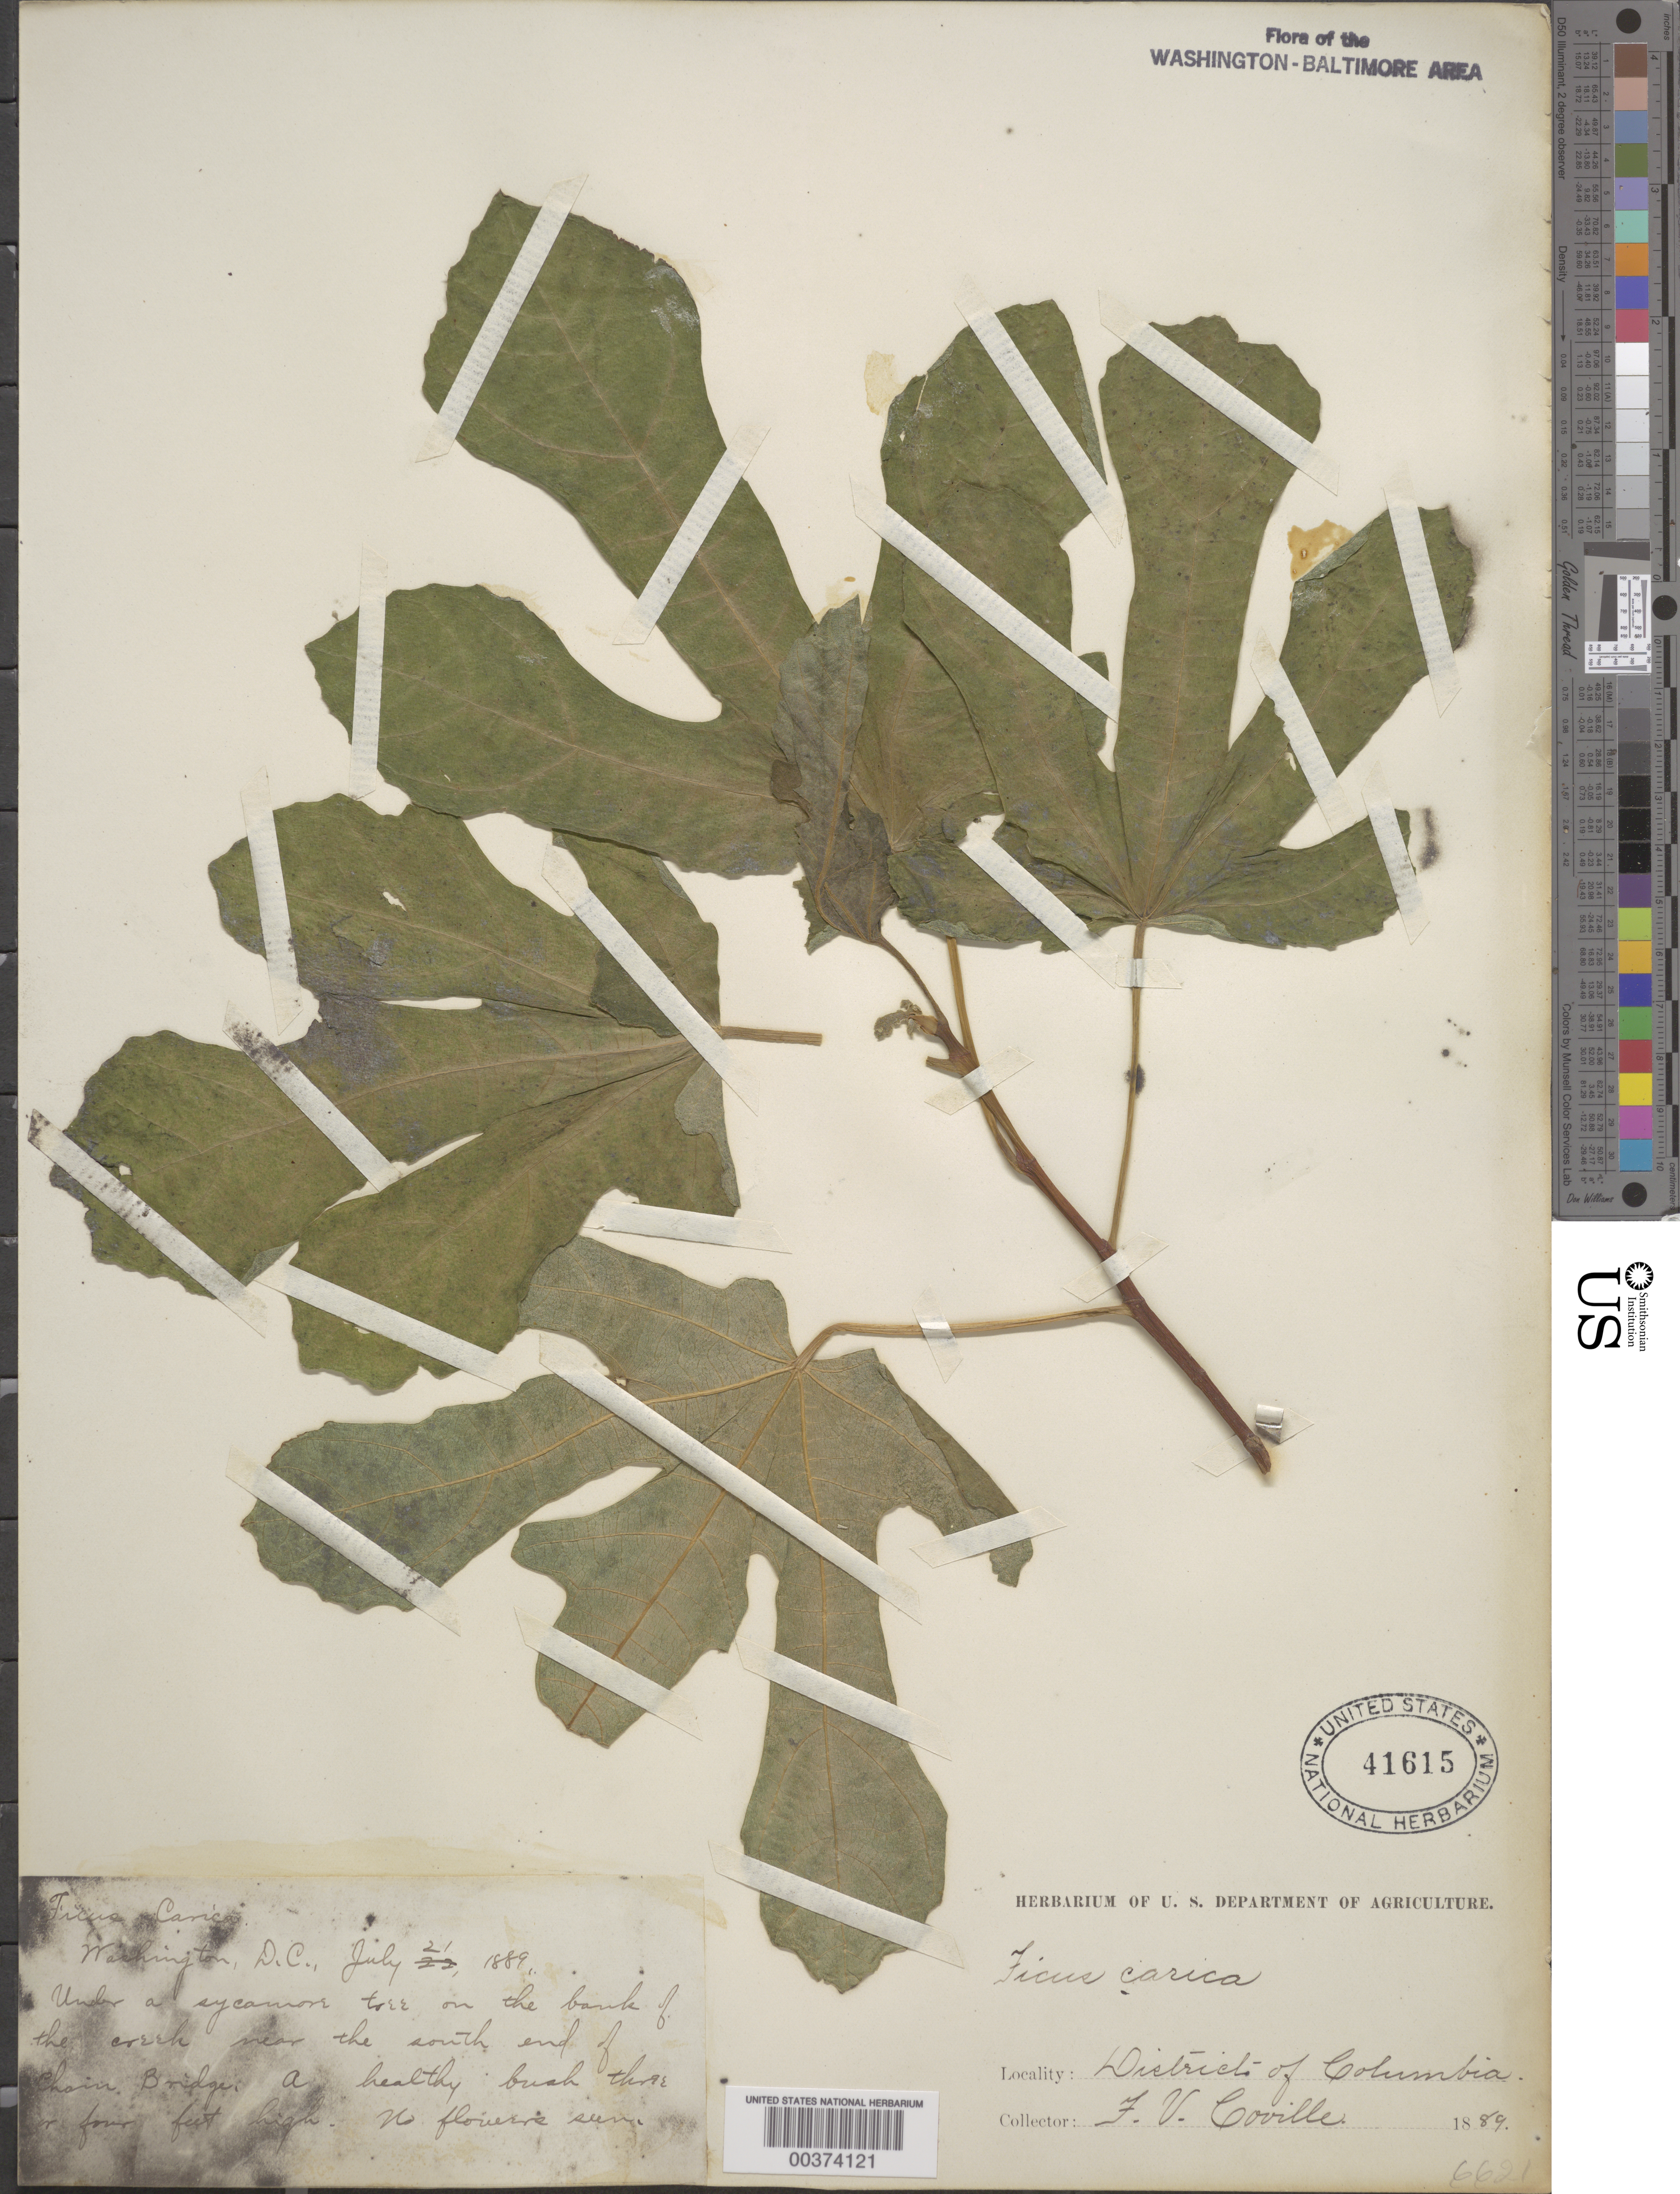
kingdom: Plantae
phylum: Tracheophyta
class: Magnoliopsida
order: Rosales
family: Moraceae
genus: Ficus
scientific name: Ficus carica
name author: L.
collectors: F. V. Coville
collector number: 6621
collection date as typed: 21 Jul 1889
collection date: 1889-07-21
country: United States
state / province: District of Columbia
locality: Washington DC area, S end of Chain Bridge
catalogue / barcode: US 41615